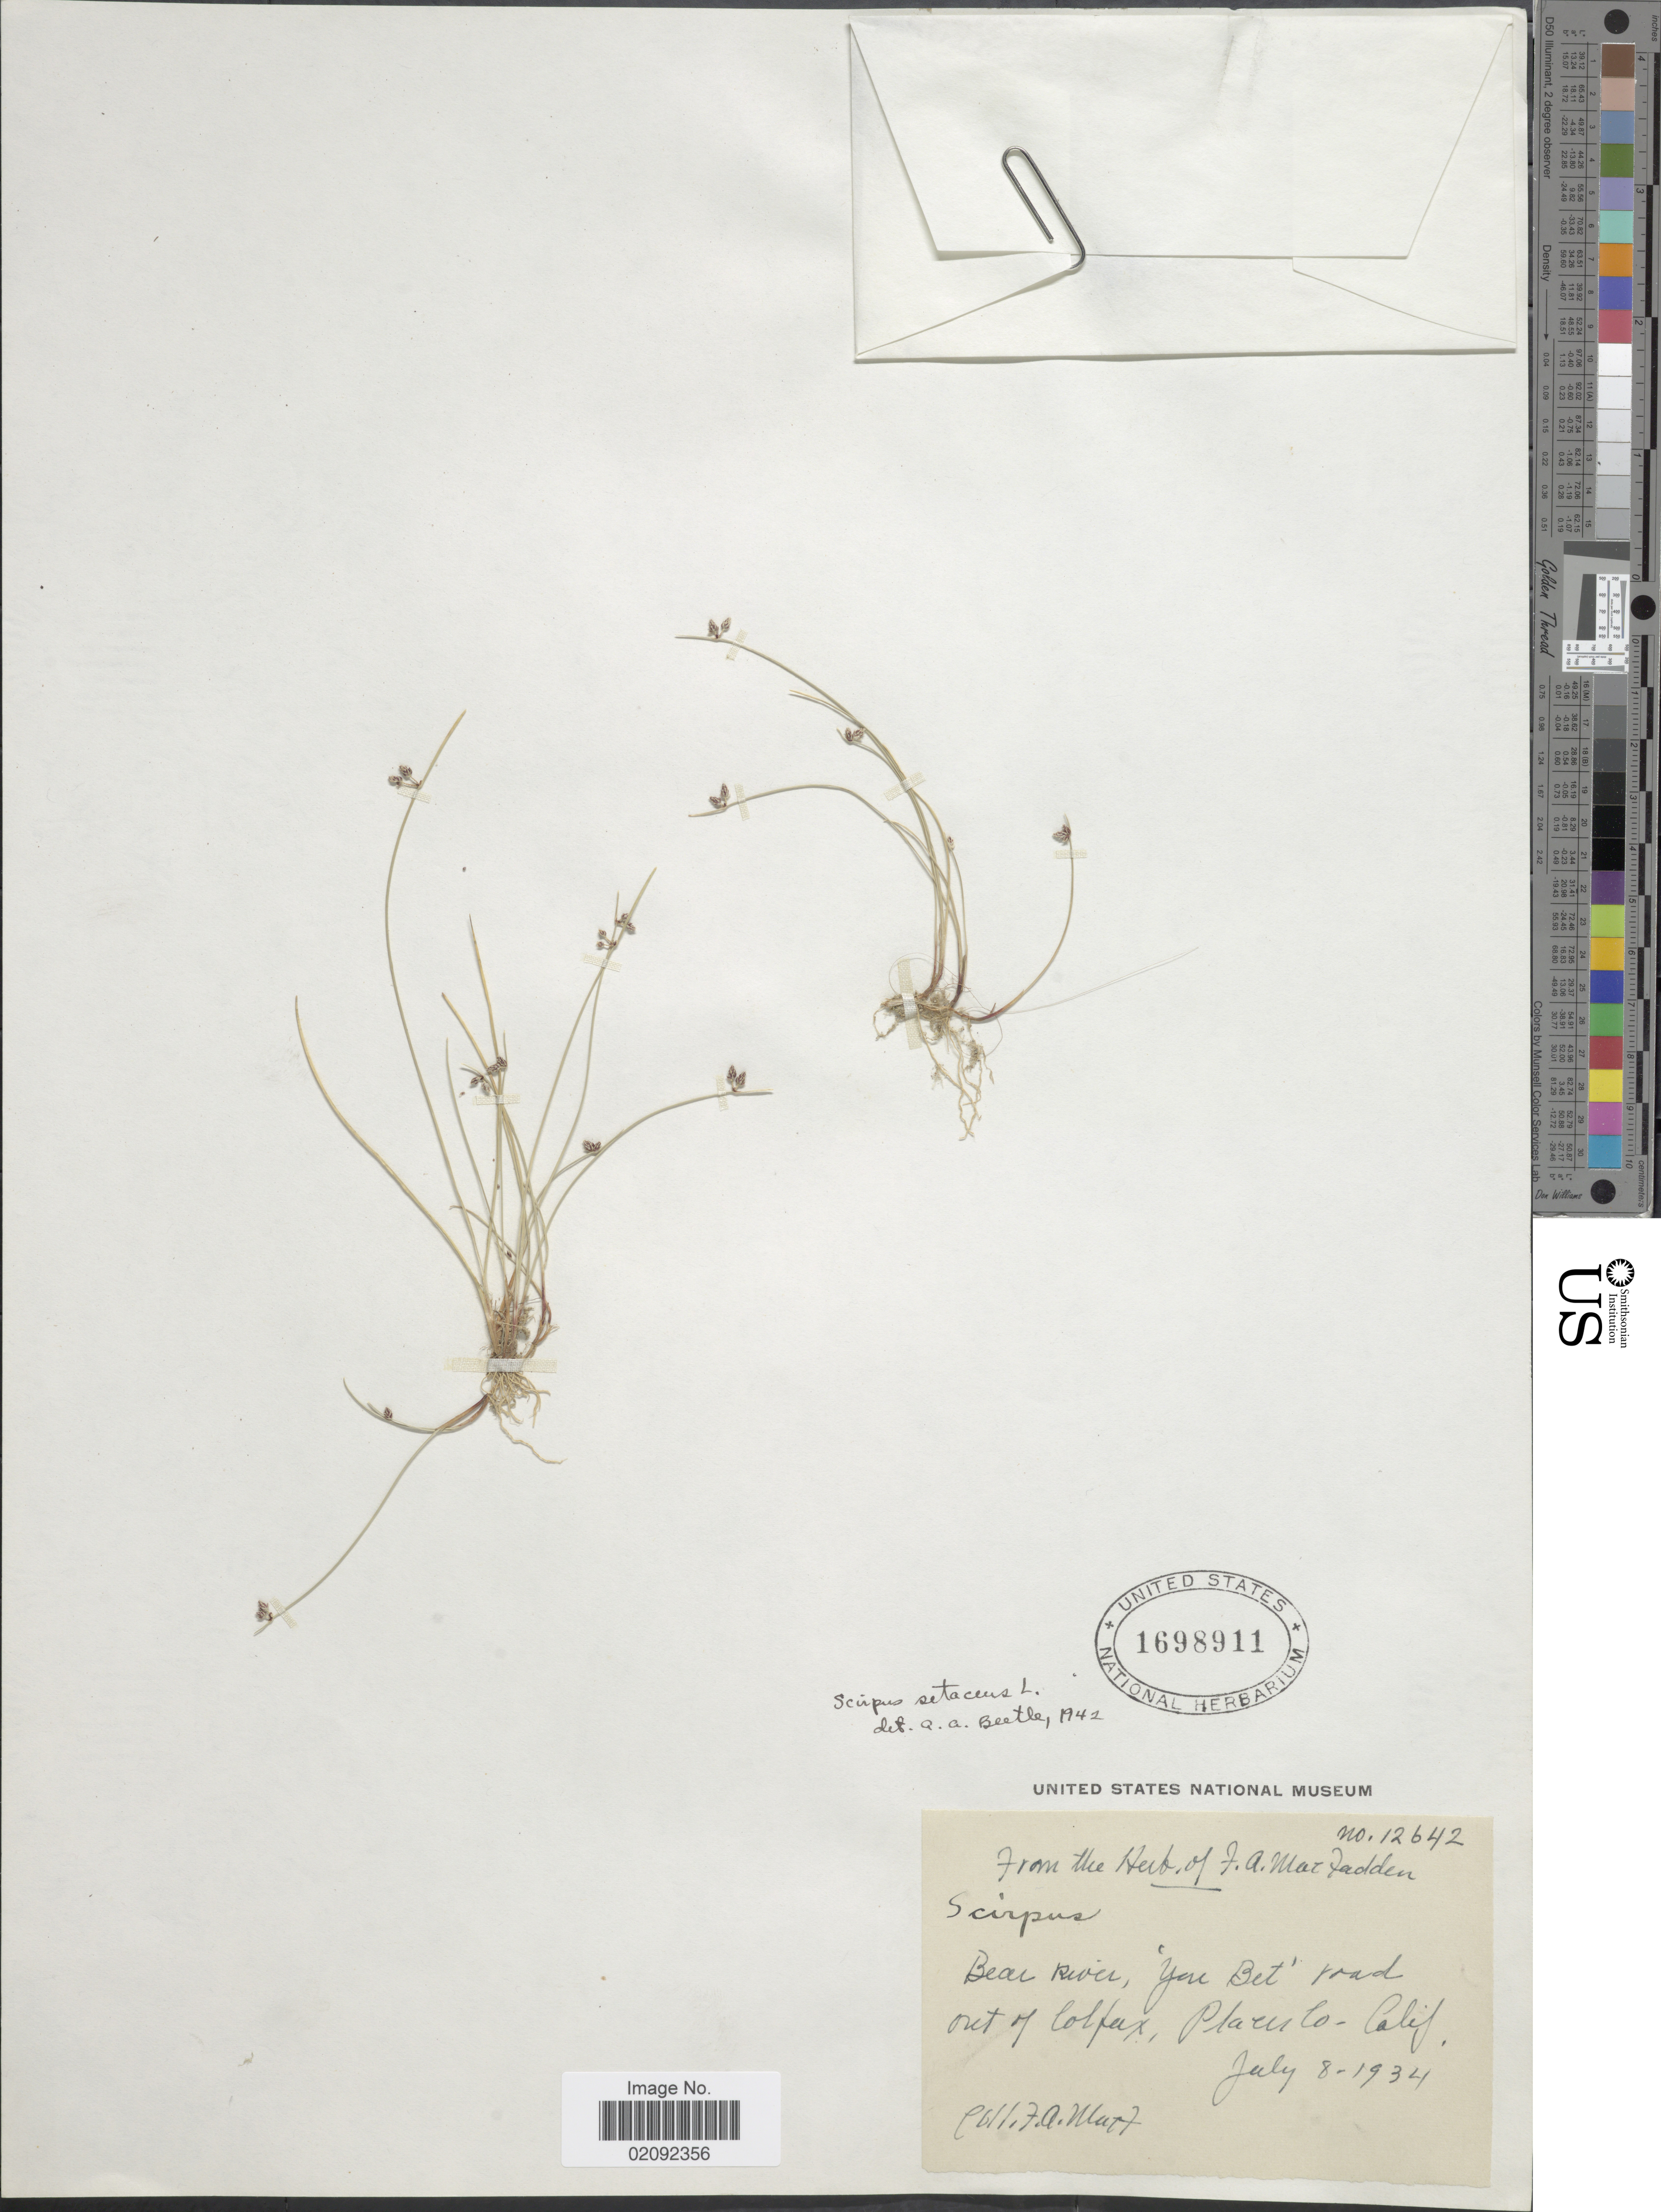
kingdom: Plantae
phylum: Tracheophyta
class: Liliopsida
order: Poales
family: Cyperaceae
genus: Isolepis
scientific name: Isolepis setacea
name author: (L.) R. Br.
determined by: Strong, Mark T., (BOT), Smithsonian Institution - National Museum of Natural History (UNITED STATES)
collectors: F. MacFadden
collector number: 12642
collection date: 1934-07-08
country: United States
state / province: California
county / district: Placer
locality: Bear River, "You Bet" road out of Colfax, Placer Co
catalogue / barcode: US 1698911